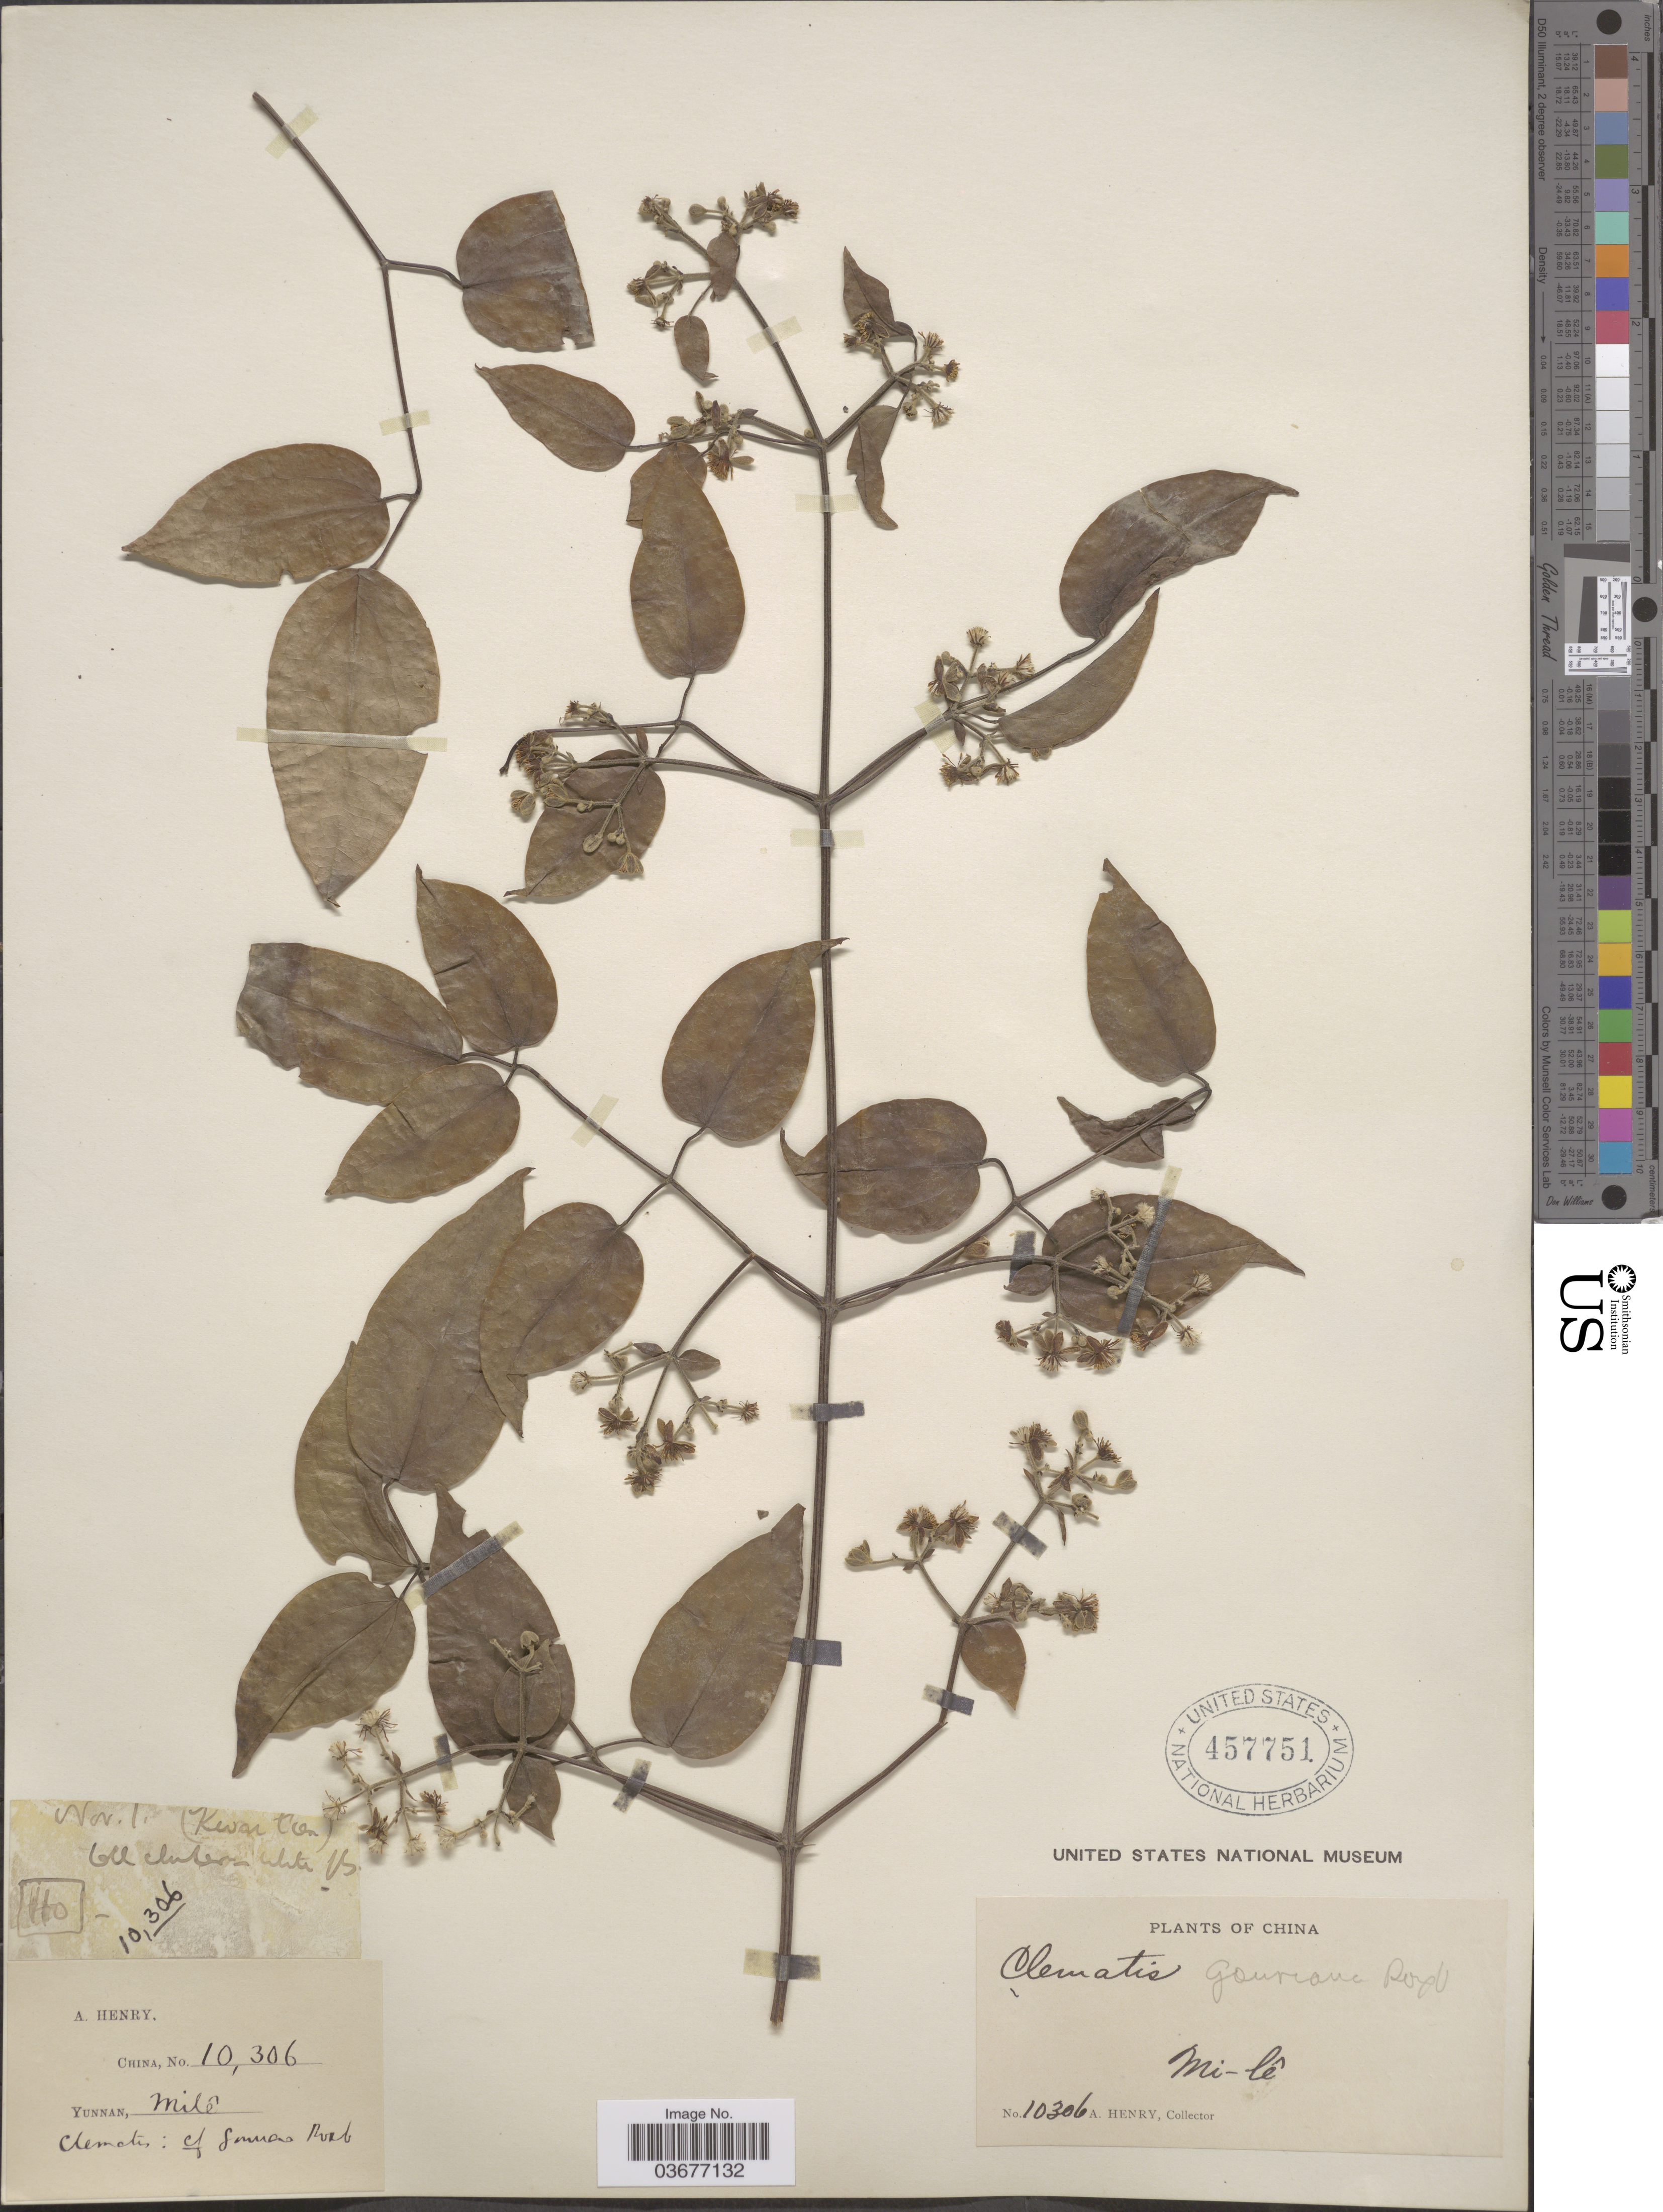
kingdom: Plantae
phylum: Tracheophyta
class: Magnoliopsida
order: Ranunculales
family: Ranunculaceae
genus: Clematis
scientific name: Clematis gouriana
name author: Roxb. ex DC.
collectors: A. Henry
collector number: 10306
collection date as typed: Transcribed d/m/y: /11/1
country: China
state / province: Yunnan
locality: Mi-lê.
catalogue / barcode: US 457751